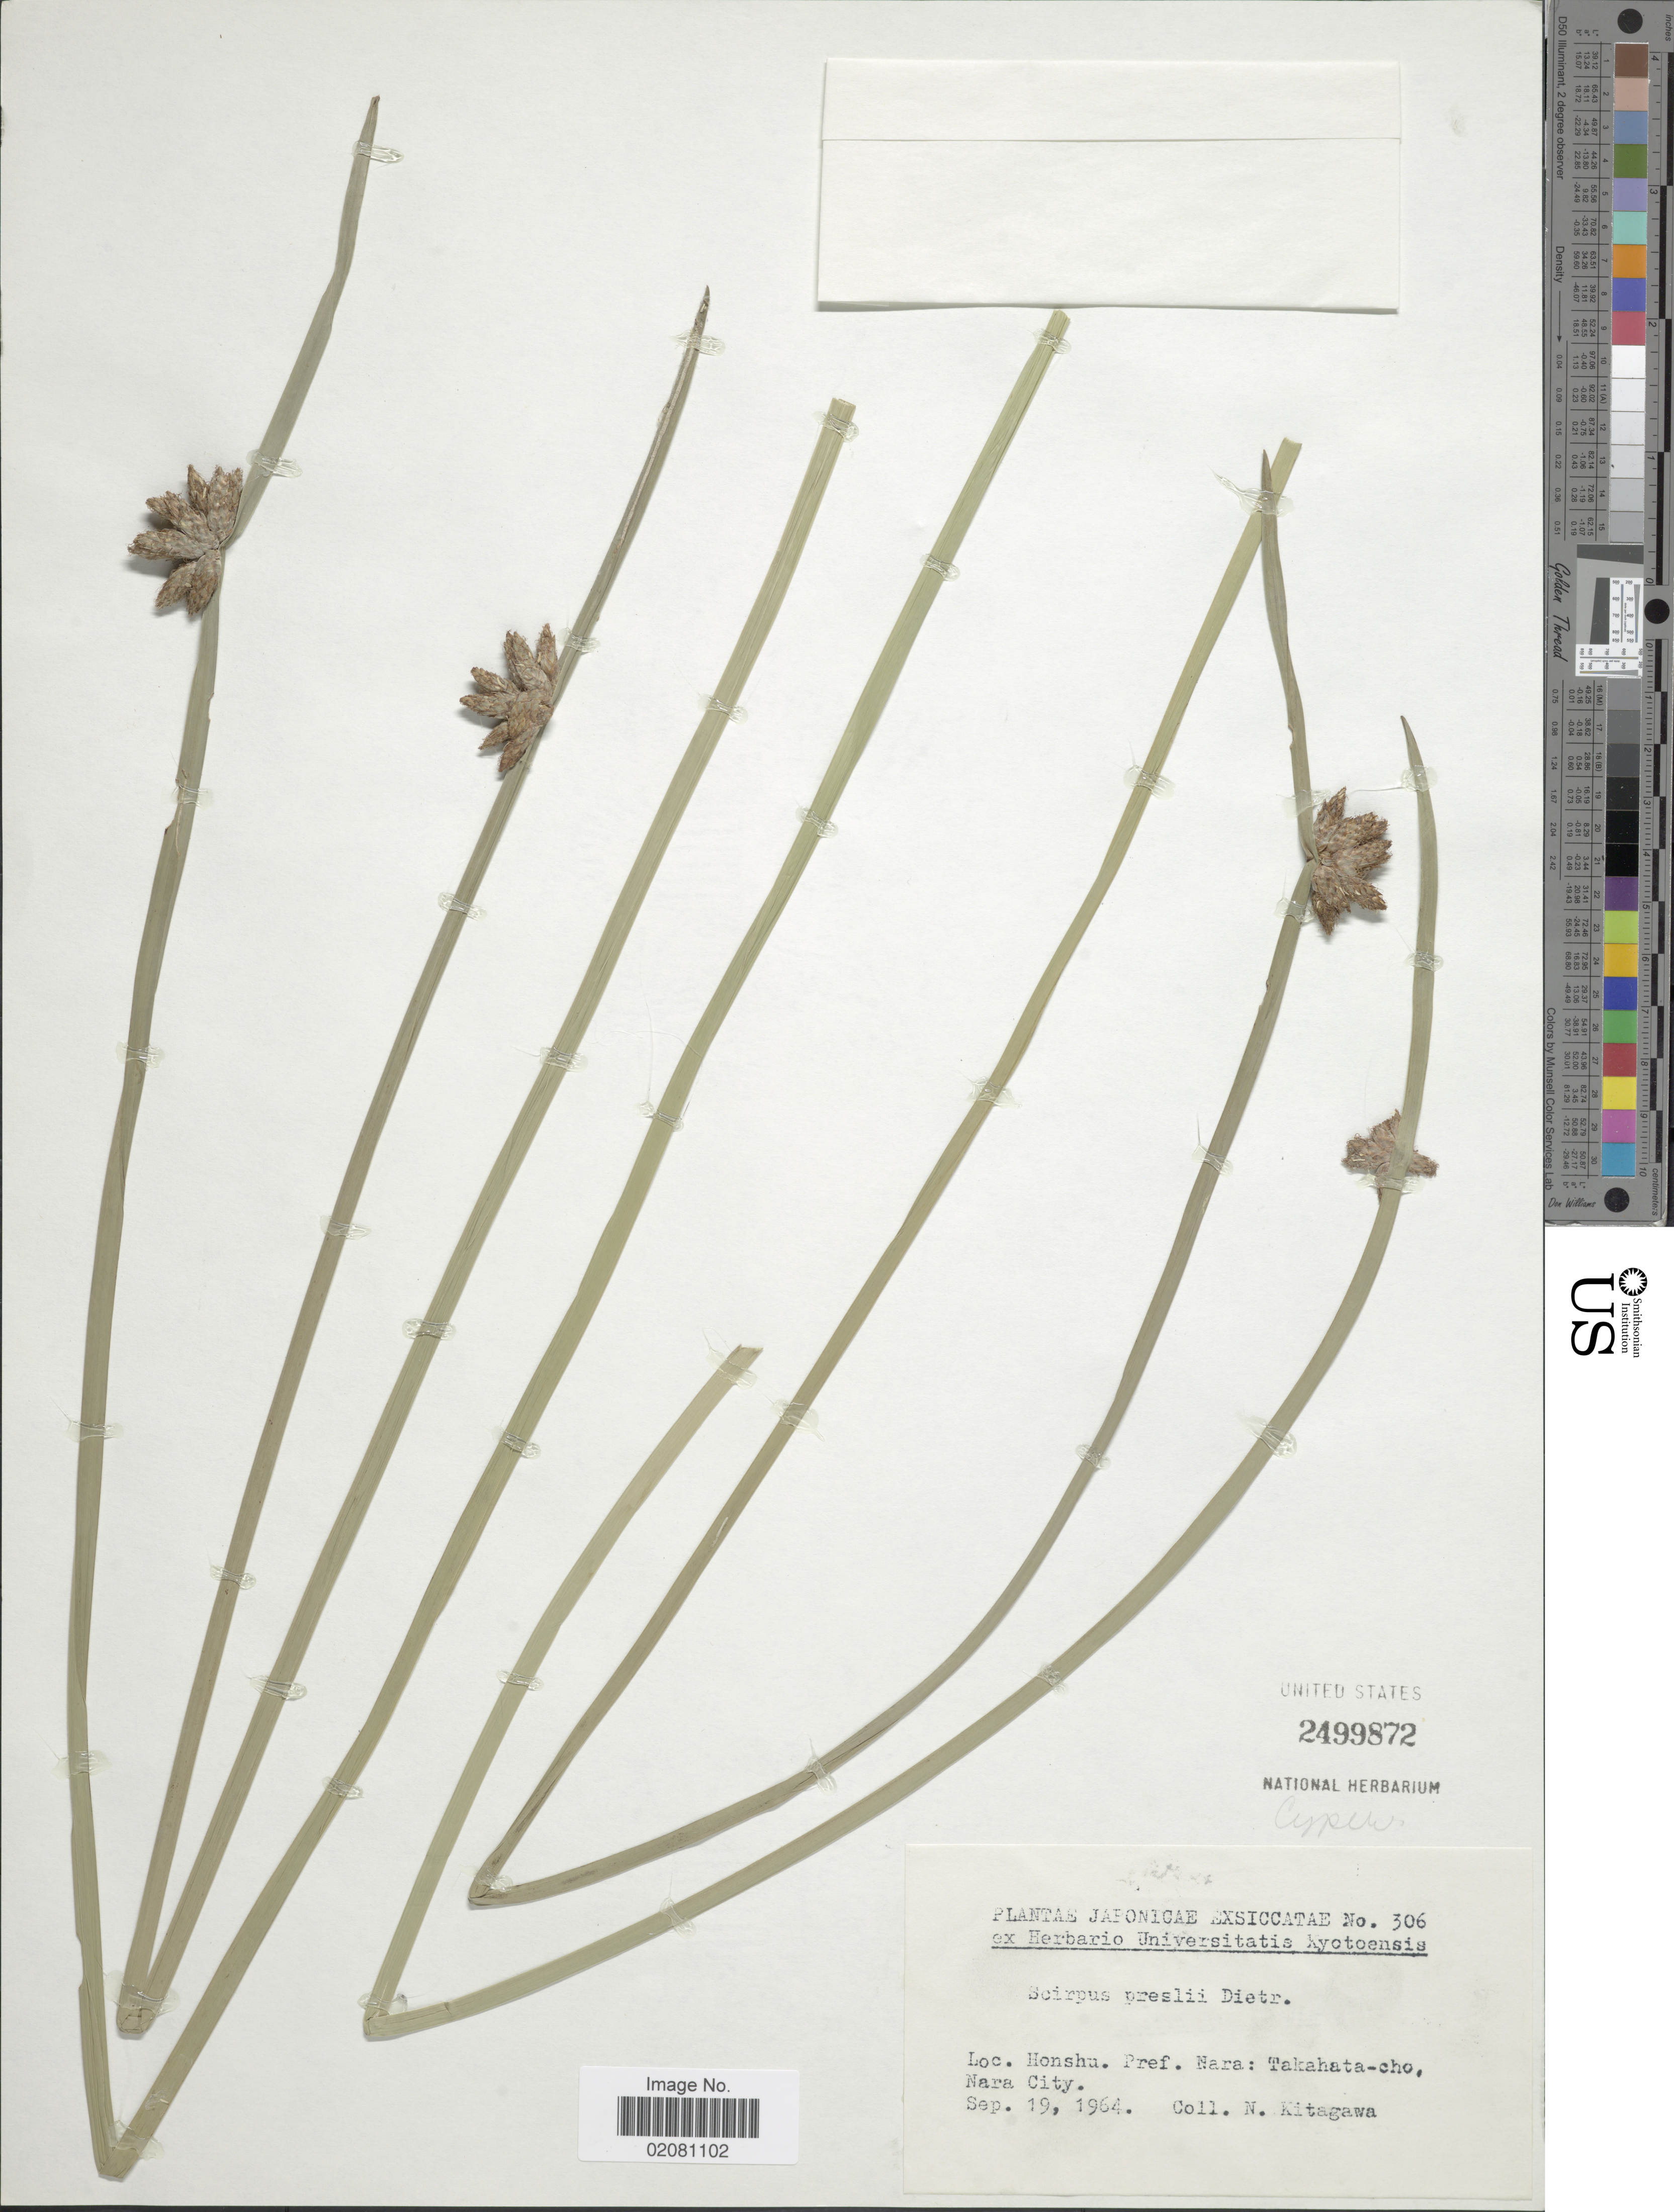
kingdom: Plantae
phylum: Tracheophyta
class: Liliopsida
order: Poales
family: Cyperaceae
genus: Schoenoplectus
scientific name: Schoenoplectus mucronatus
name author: (L.) Palla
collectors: N. Kitagawa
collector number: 306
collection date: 1964-09-19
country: Japan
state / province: Nara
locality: Honshu. Pref. Nara: Takahata-cho. Nara-City.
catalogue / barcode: US 2499872